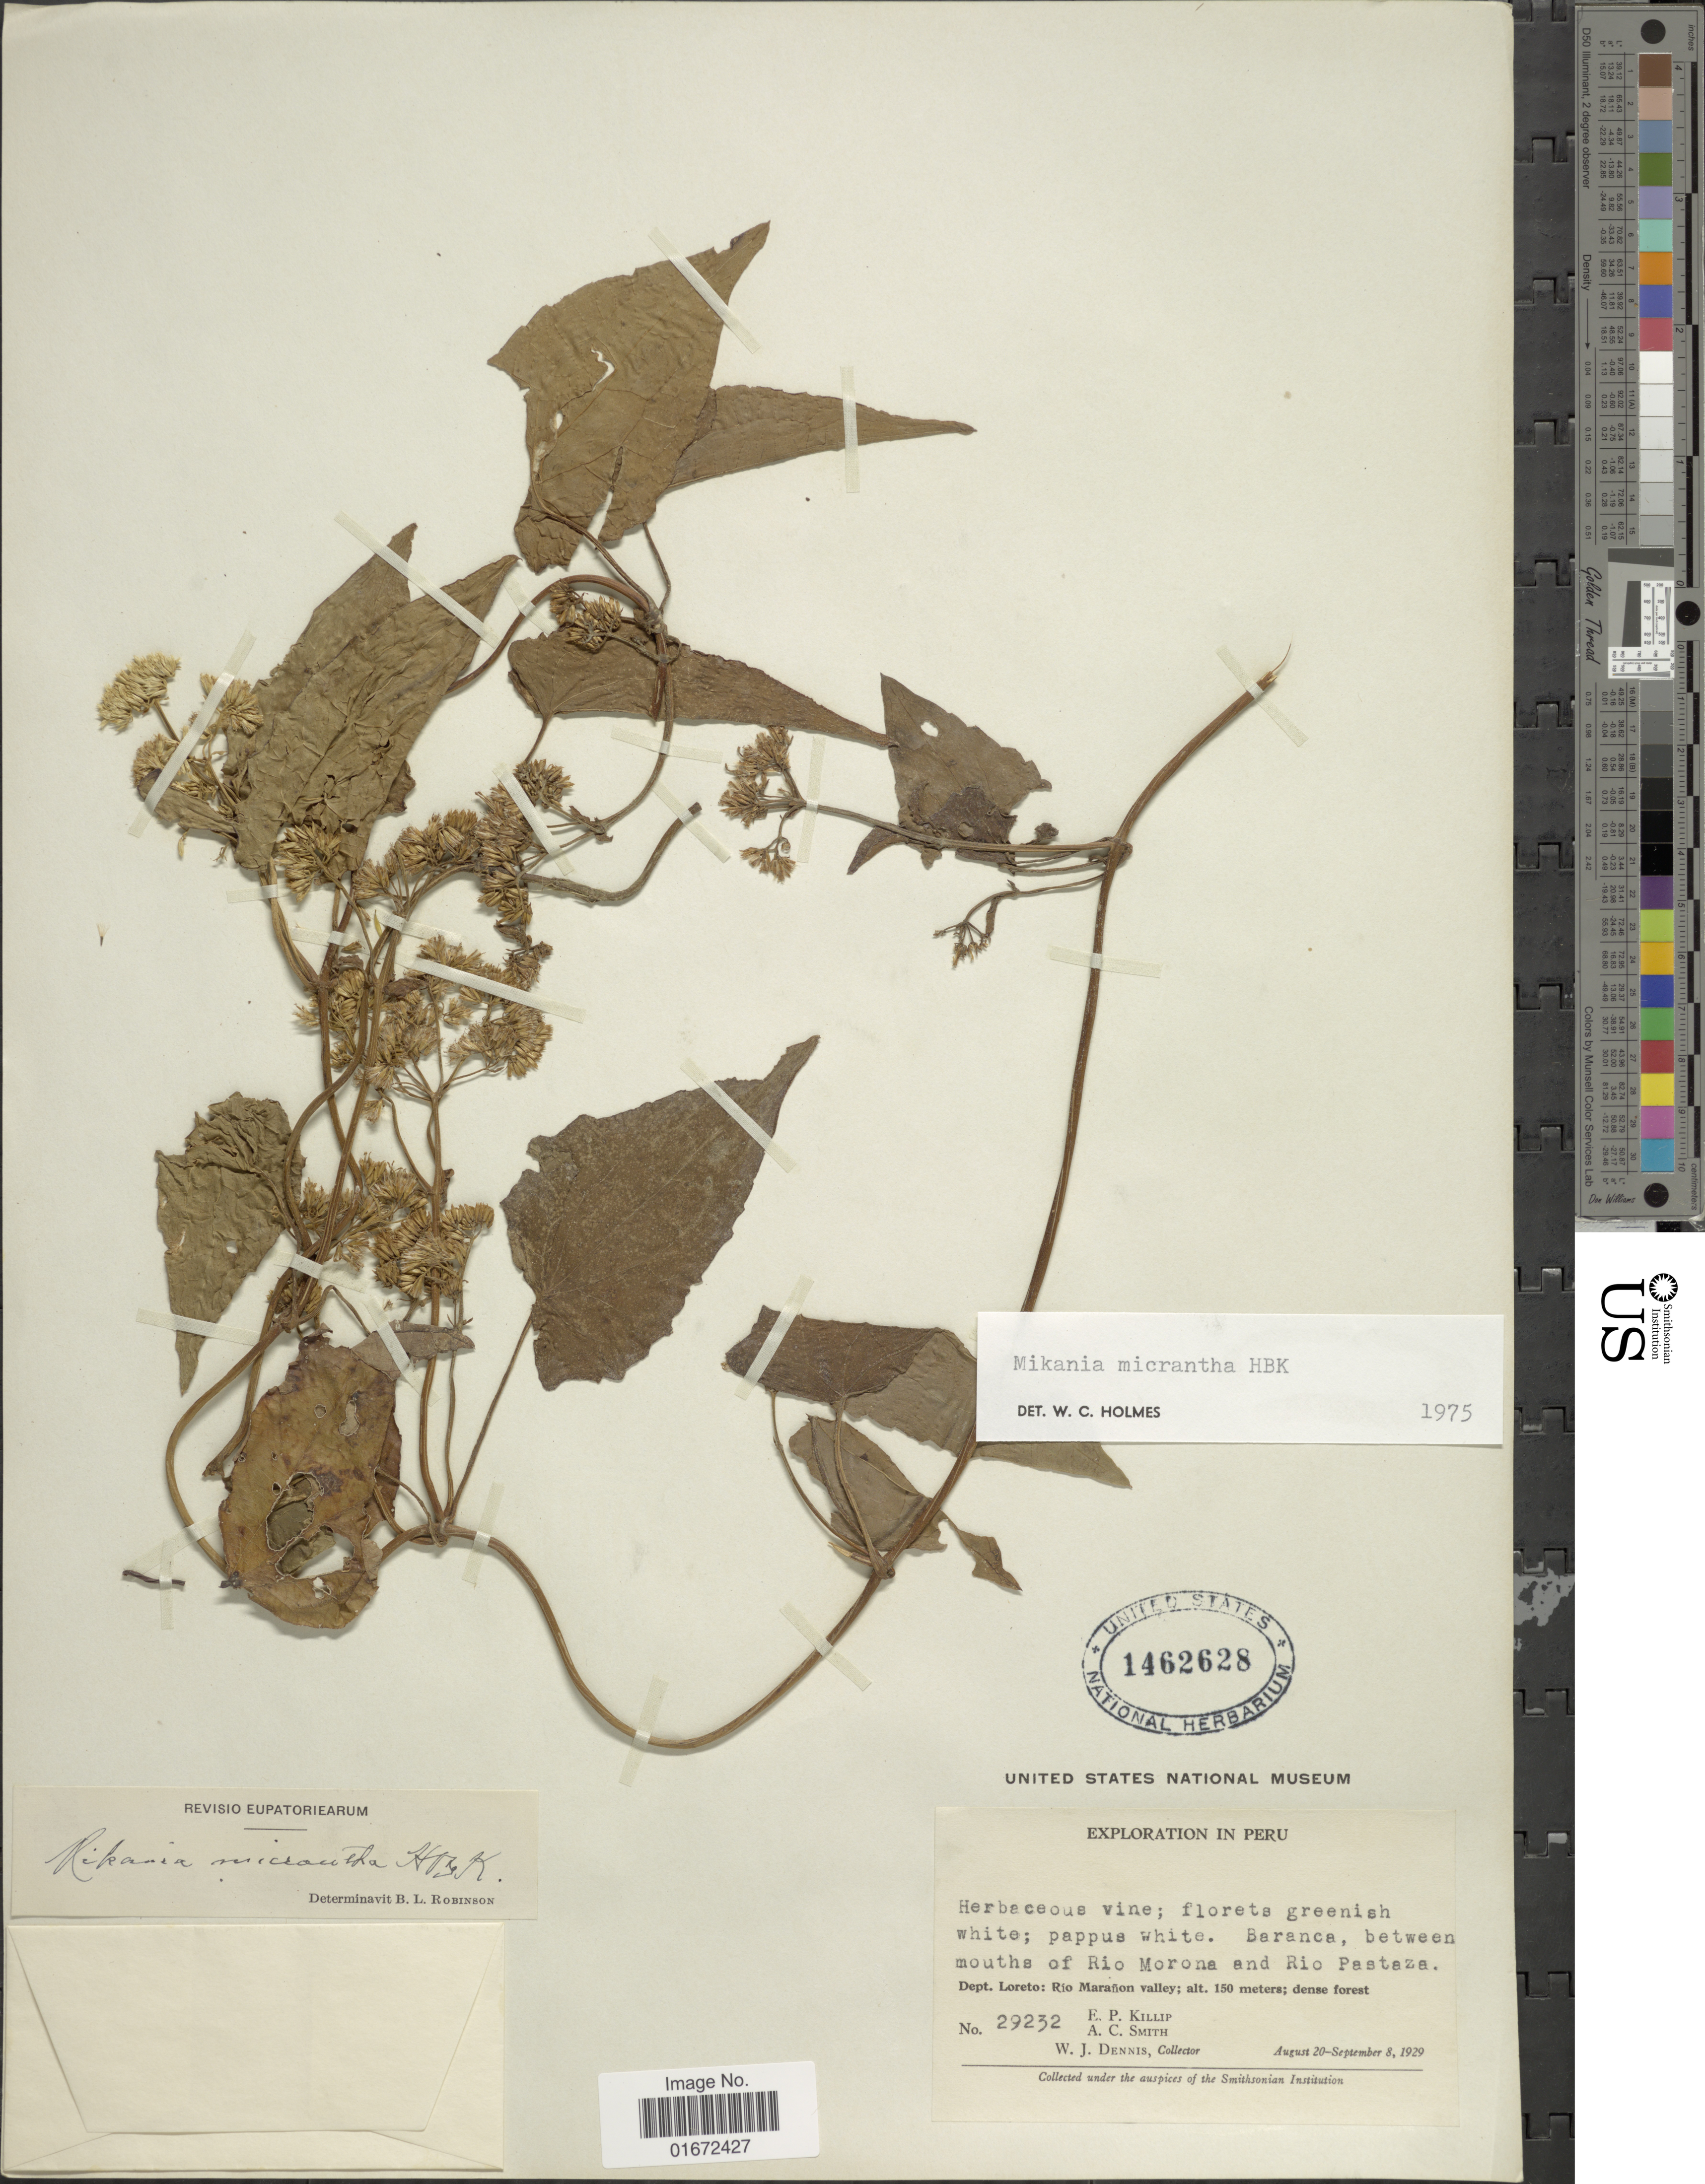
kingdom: Plantae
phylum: Tracheophyta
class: Magnoliopsida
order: Asterales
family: Asteraceae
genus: Mikania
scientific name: Mikania micrantha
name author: Kunth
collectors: W. J. Dennis, E. P. Killip & A. C. Smith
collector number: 29232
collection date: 1929-08-20/1929-09-08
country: Peru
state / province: Loreto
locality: Baranca, between mouths of Rio Morona and Rio Pastaza. Dept. Loreto: Rio Marañon valley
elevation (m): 150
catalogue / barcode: US 1462628